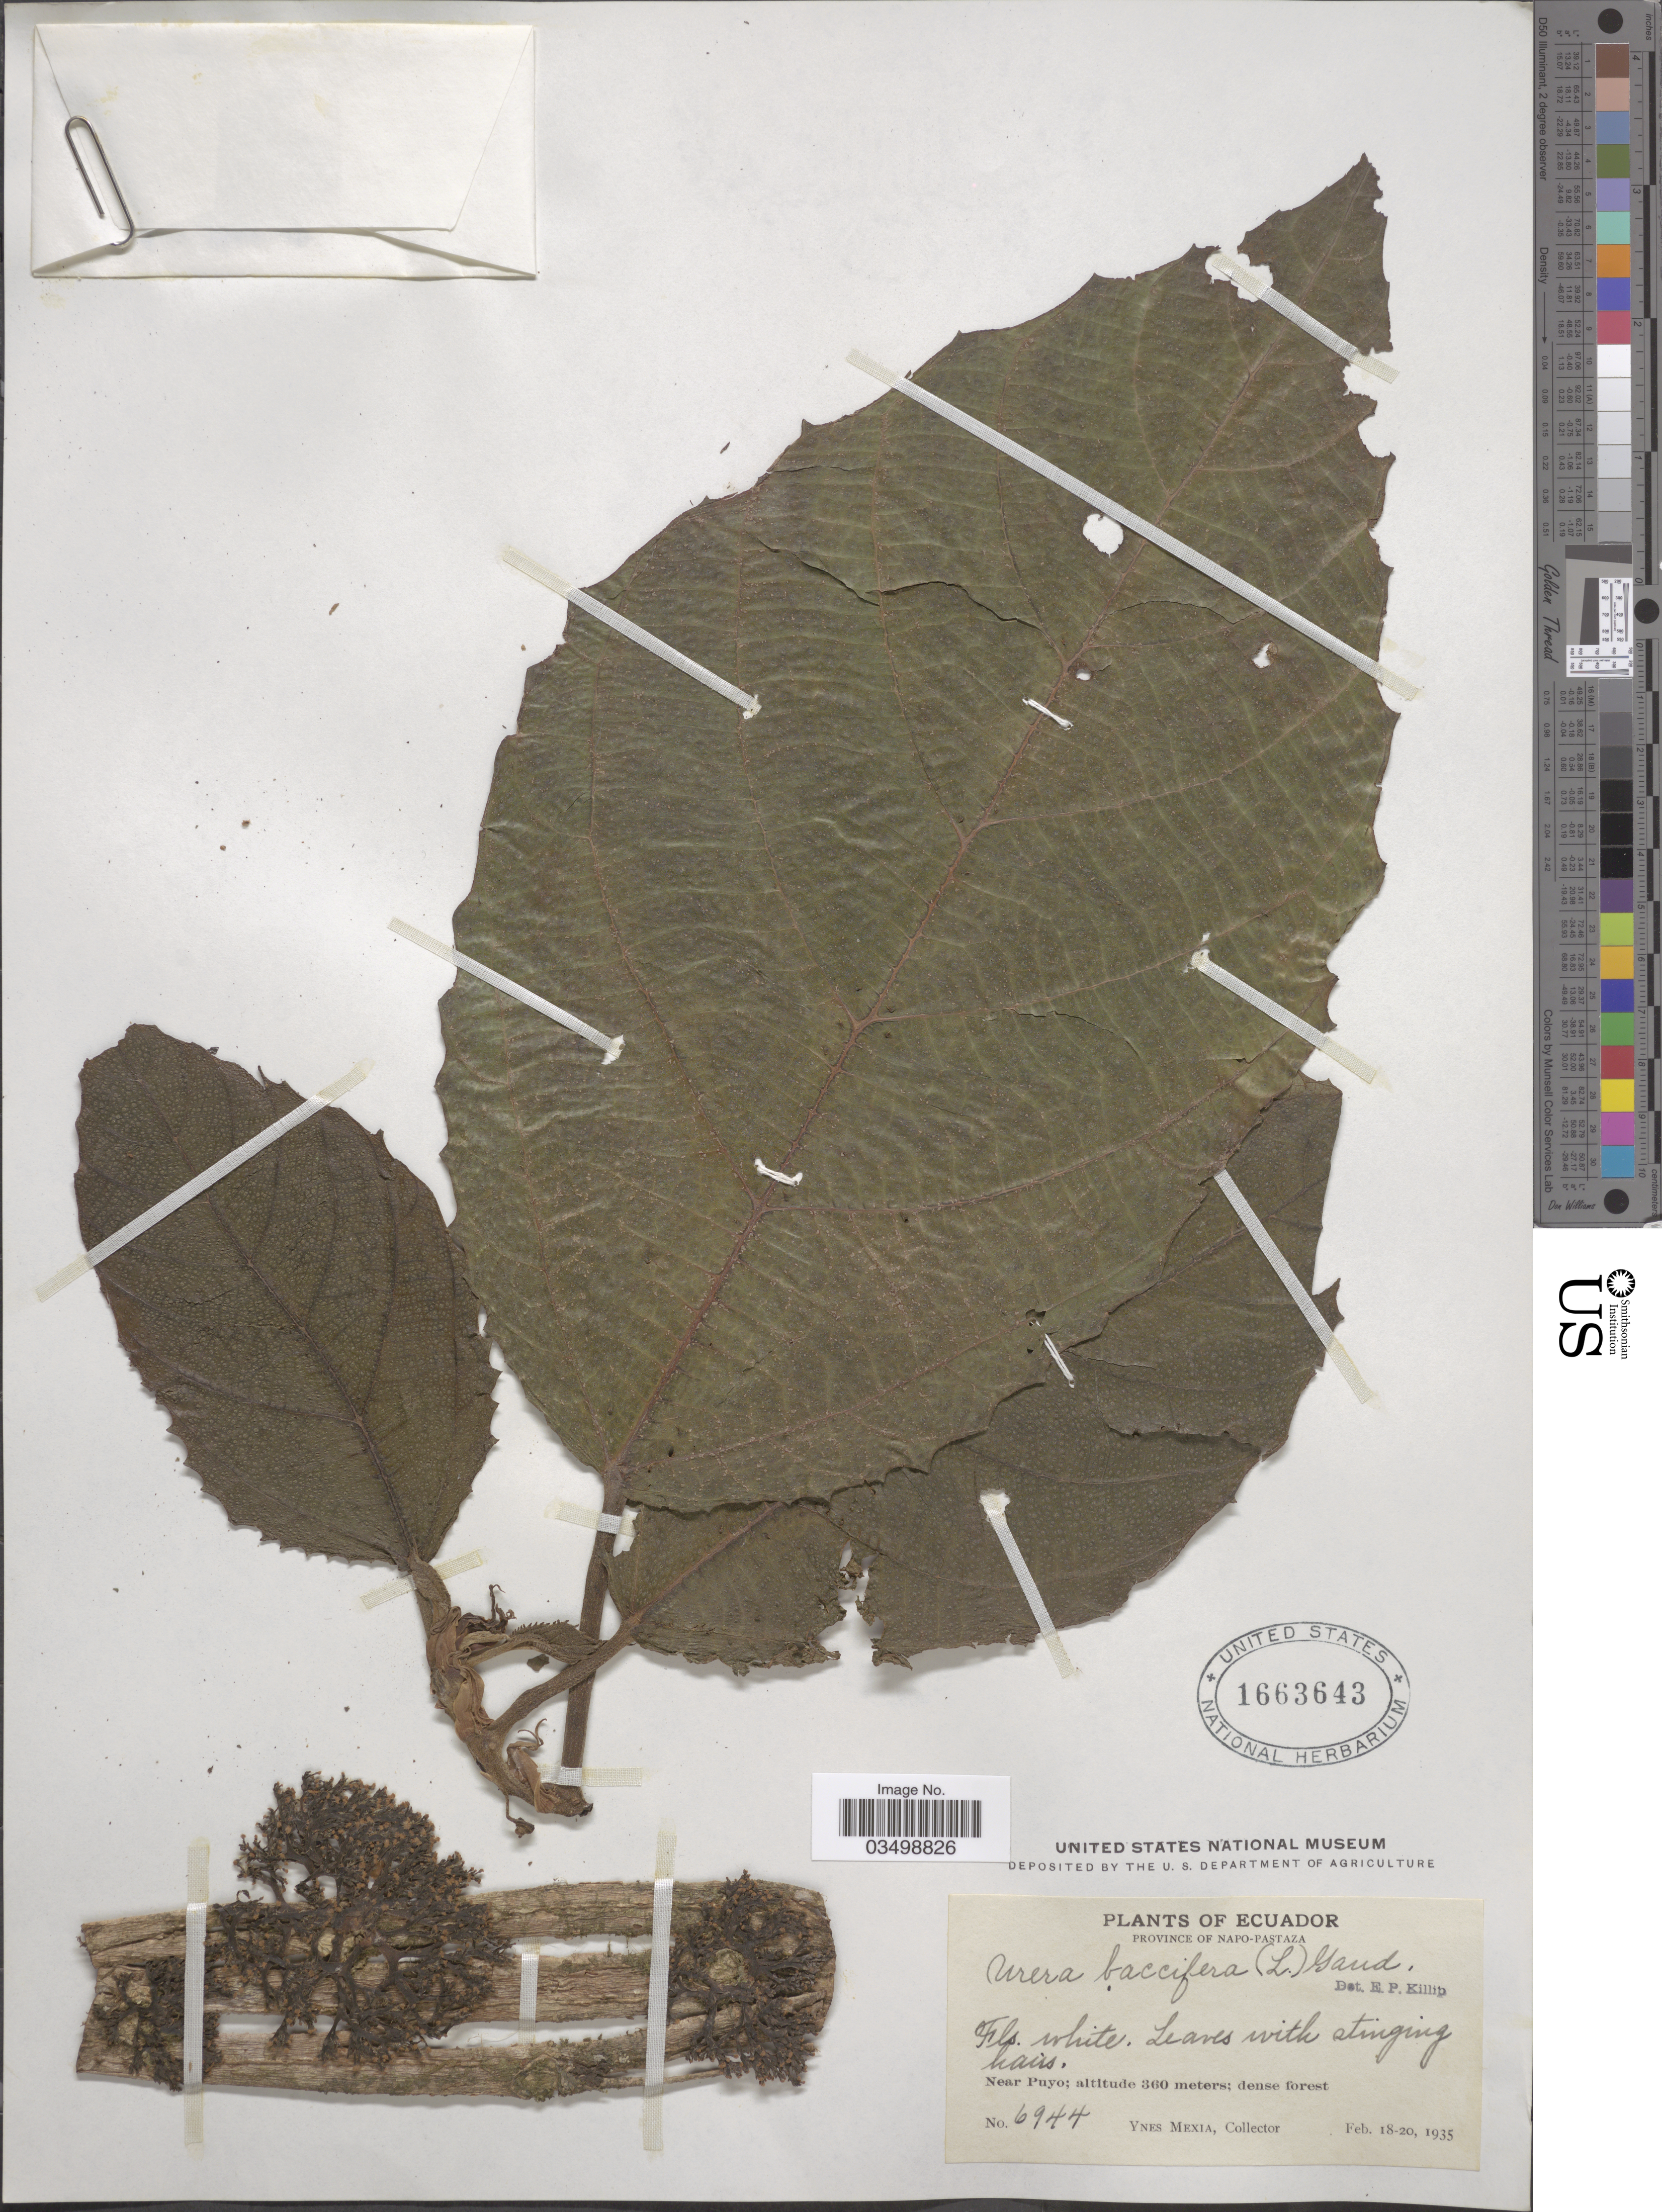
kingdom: Plantae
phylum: Tracheophyta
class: Magnoliopsida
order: Rosales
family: Urticaceae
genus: Urera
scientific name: Urera baccifera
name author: (L.) Gaudich. ex Wedd.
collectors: Y. Mexia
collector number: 6944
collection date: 1935-02-18/1935-02-20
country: Ecuador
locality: Province of Napo - Pastaza. Near Puyo.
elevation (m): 360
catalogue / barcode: US 1663643